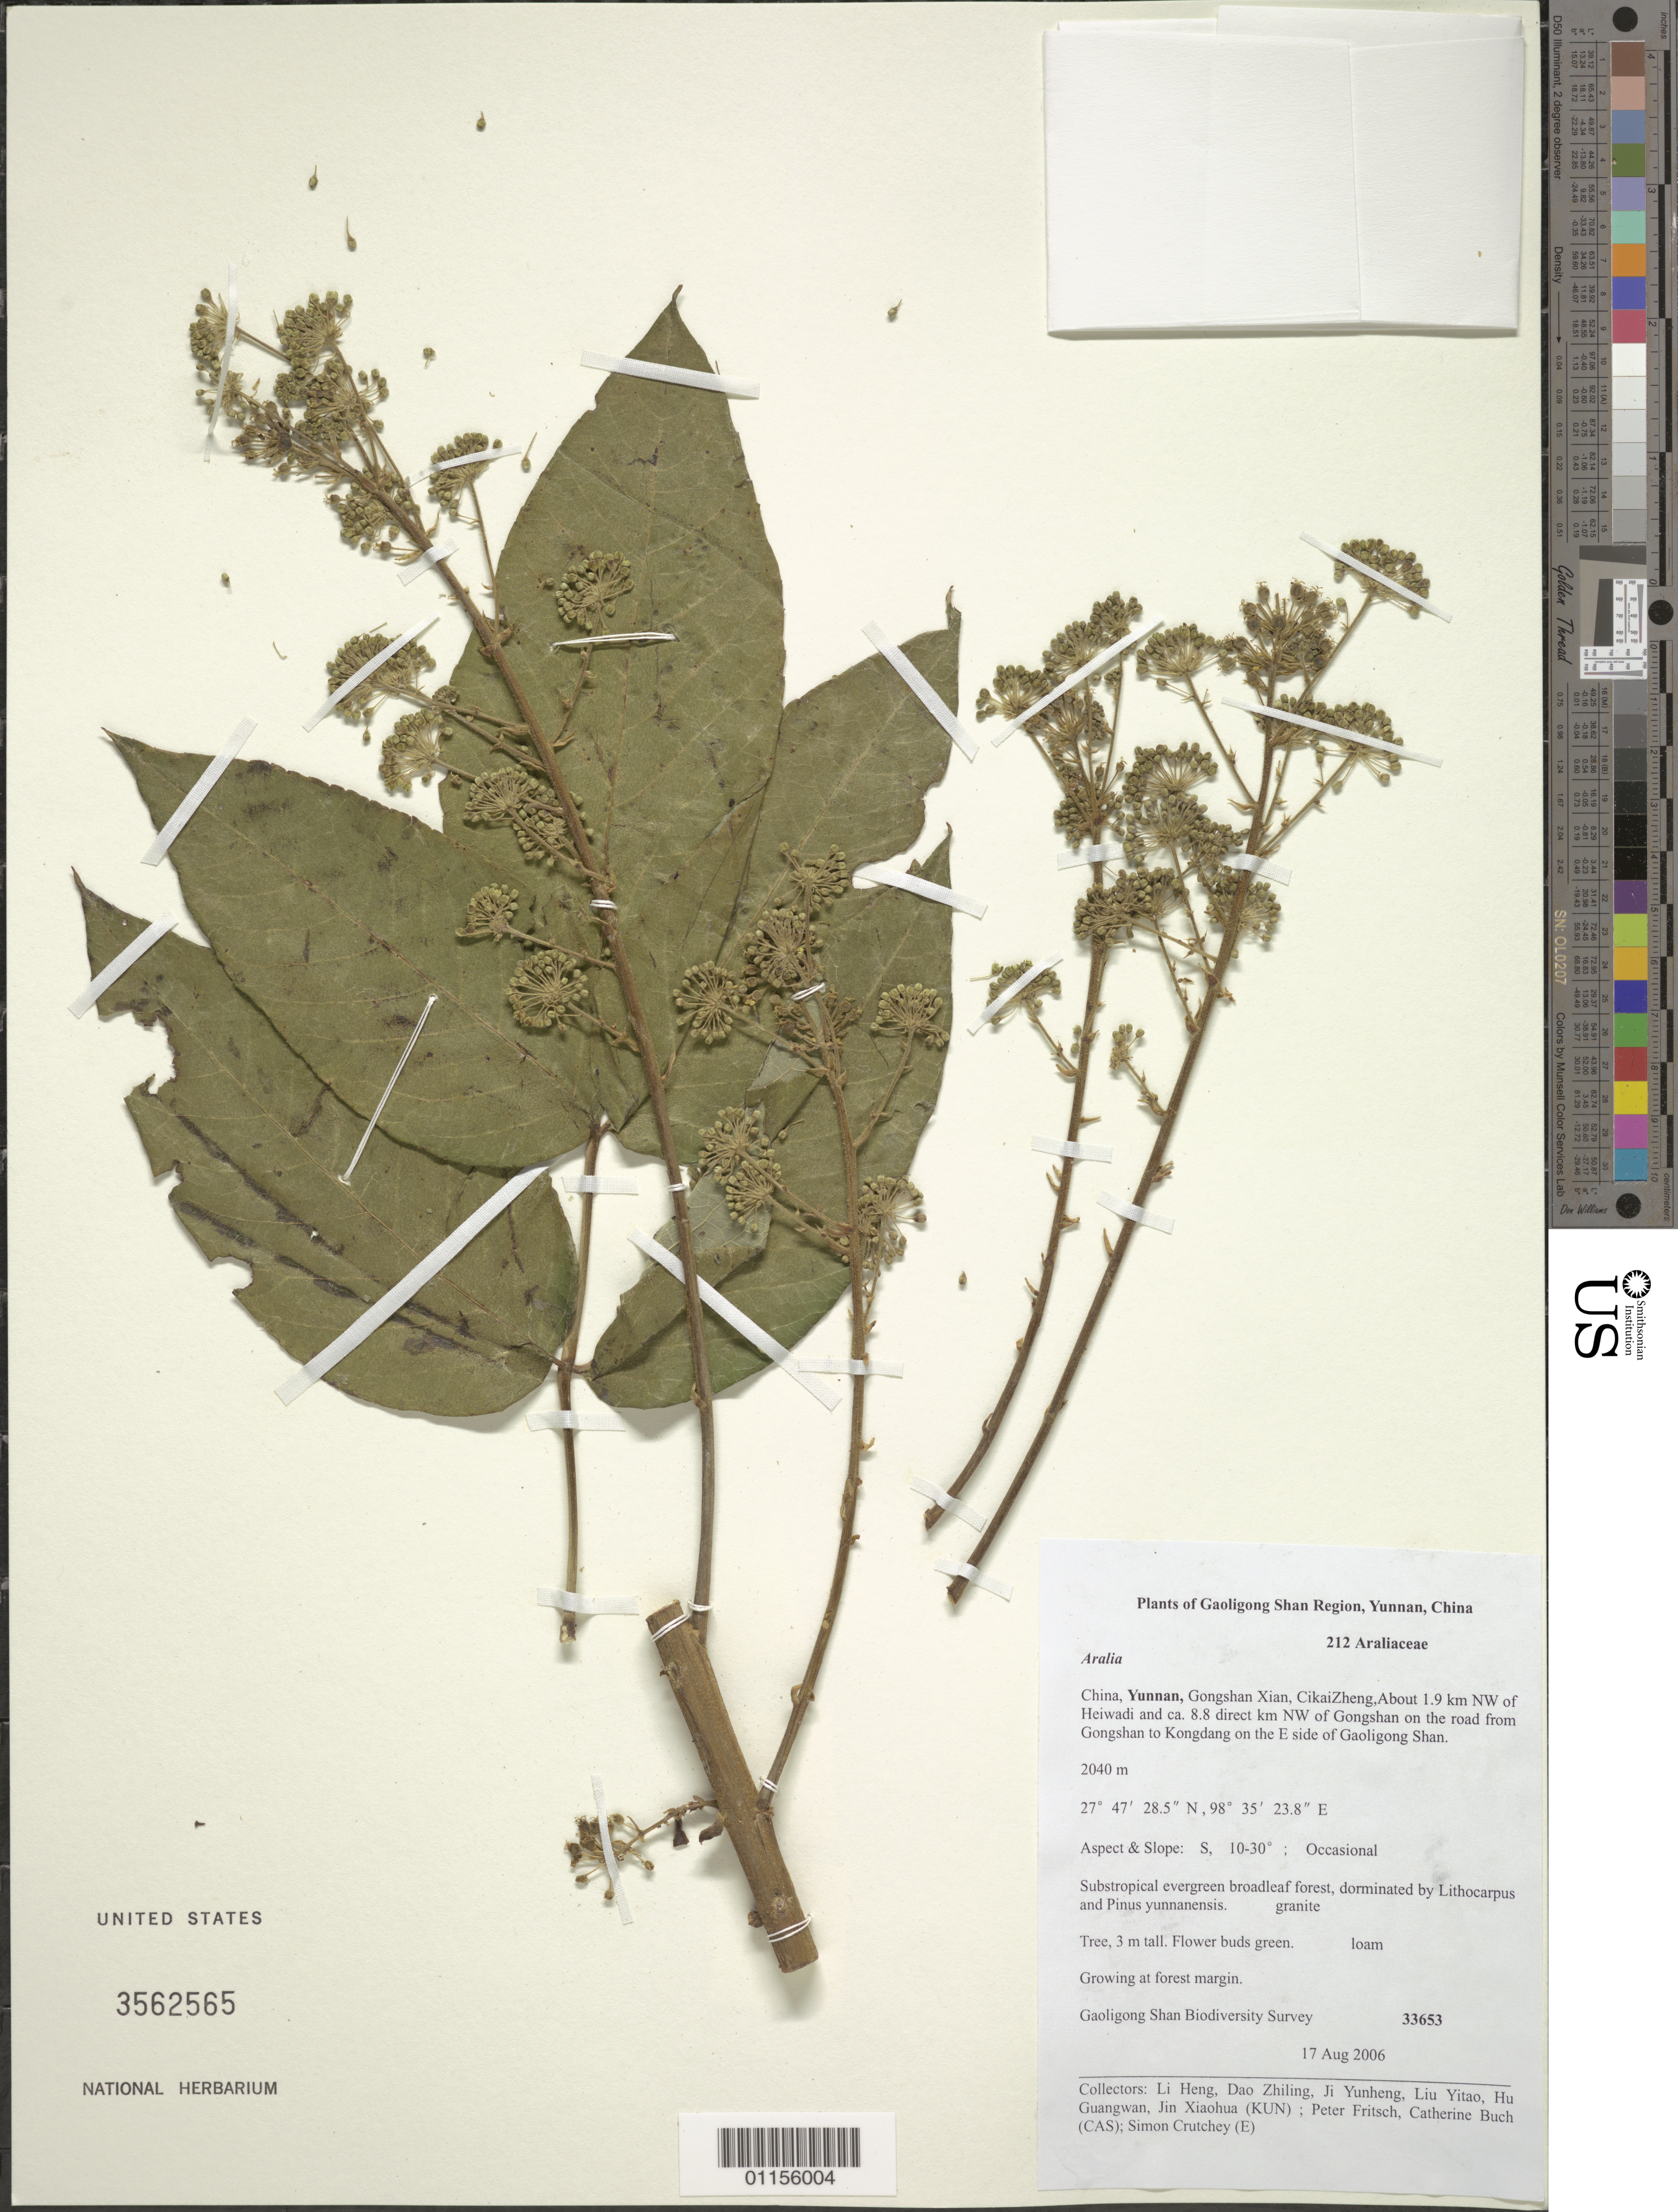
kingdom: Plantae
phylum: Tracheophyta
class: Magnoliopsida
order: Apiales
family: Araliaceae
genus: Aralia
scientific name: Aralia sp.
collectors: L. Heng, D. Zhiling, J. Yunheng, L. Yitao, H. Guangwan, J. Xiaohua, P. W. Fritsch, C. Buch & S. Crutchey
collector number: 33653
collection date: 2006-08-17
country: China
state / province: Yunnan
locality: Gongshan Xian, Cikai Zheng, about 1.9 km NW of Heiwadi and ca 8.8 direct km NW of Gongshan on the road from Gongshan to Kongdang on the E side of Gaoligong Shan.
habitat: Tree, growing in the subtropical evergreen broad-leaved forest. Forest margin.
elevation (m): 2040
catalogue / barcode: US 3562565